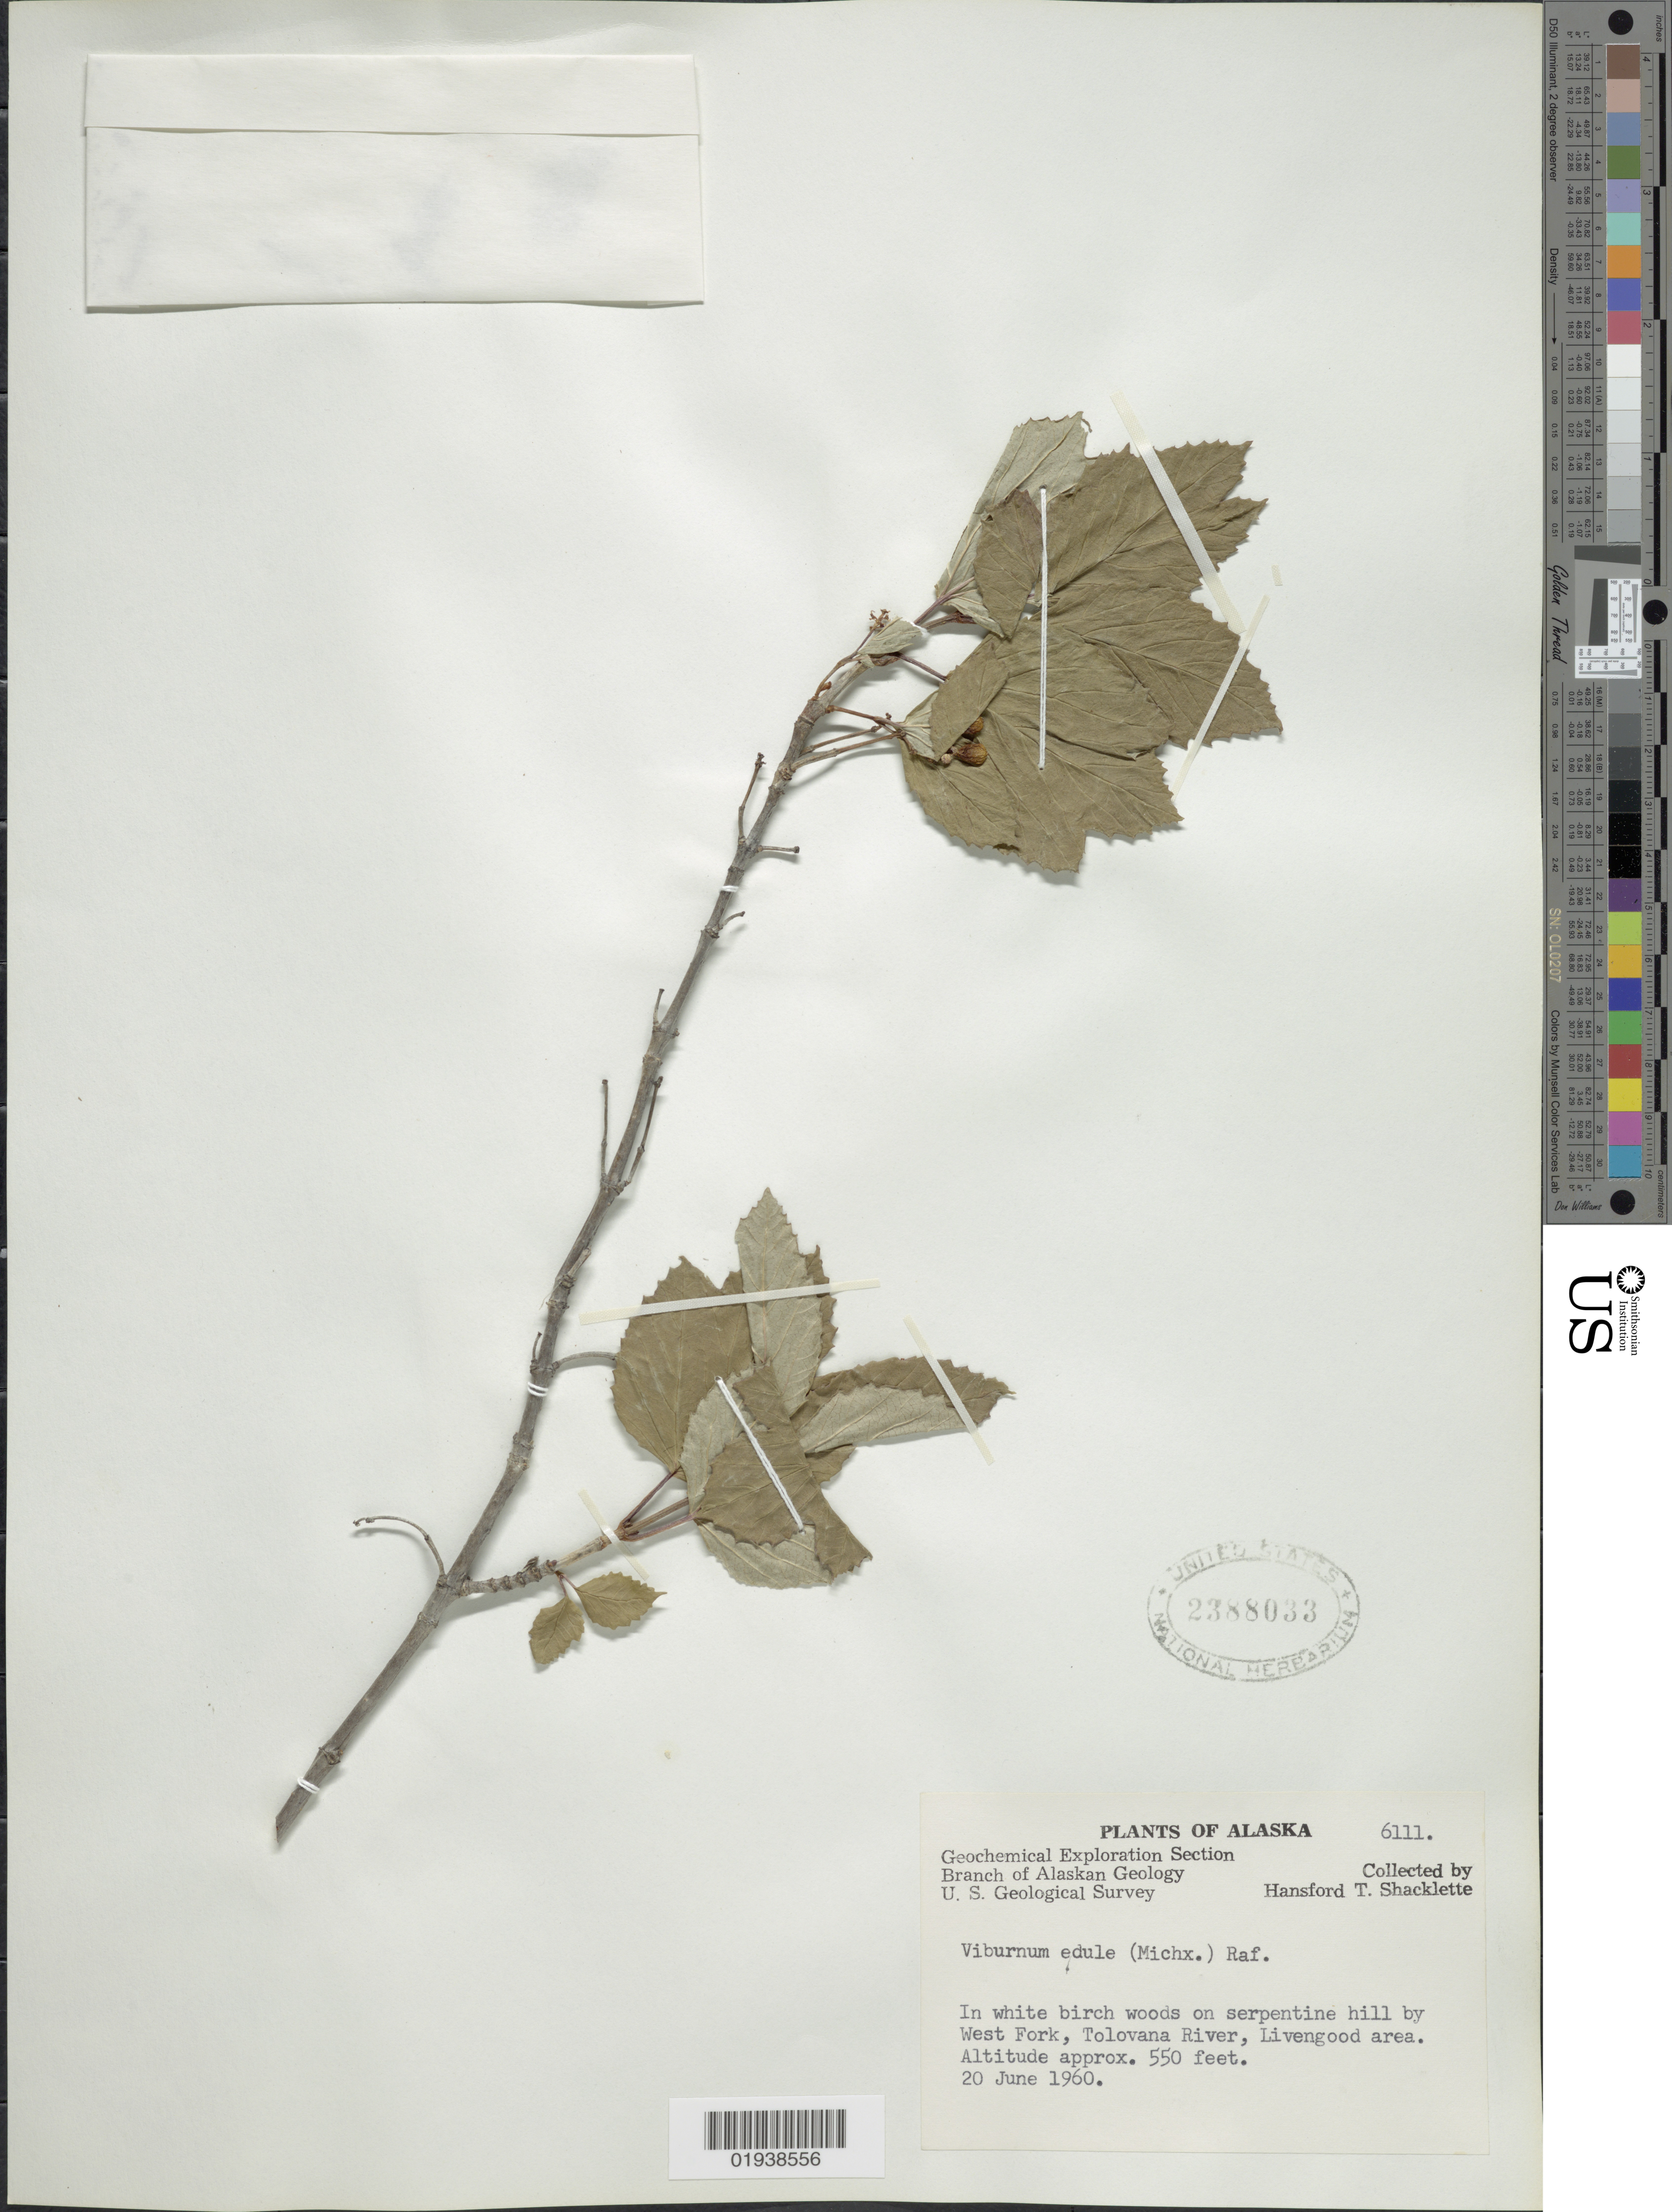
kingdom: Plantae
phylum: Tracheophyta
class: Magnoliopsida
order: Dipsacales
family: Viburnaceae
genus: Viburnum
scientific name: Viburnum edule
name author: (Michx.) Raf.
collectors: H. Shacklette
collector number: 6111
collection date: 1960-06-20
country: United States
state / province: Alaska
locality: In white birch woods on serpentine hill by West Fork, Tolovana River, Livengood area.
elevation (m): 168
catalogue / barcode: US 2388033